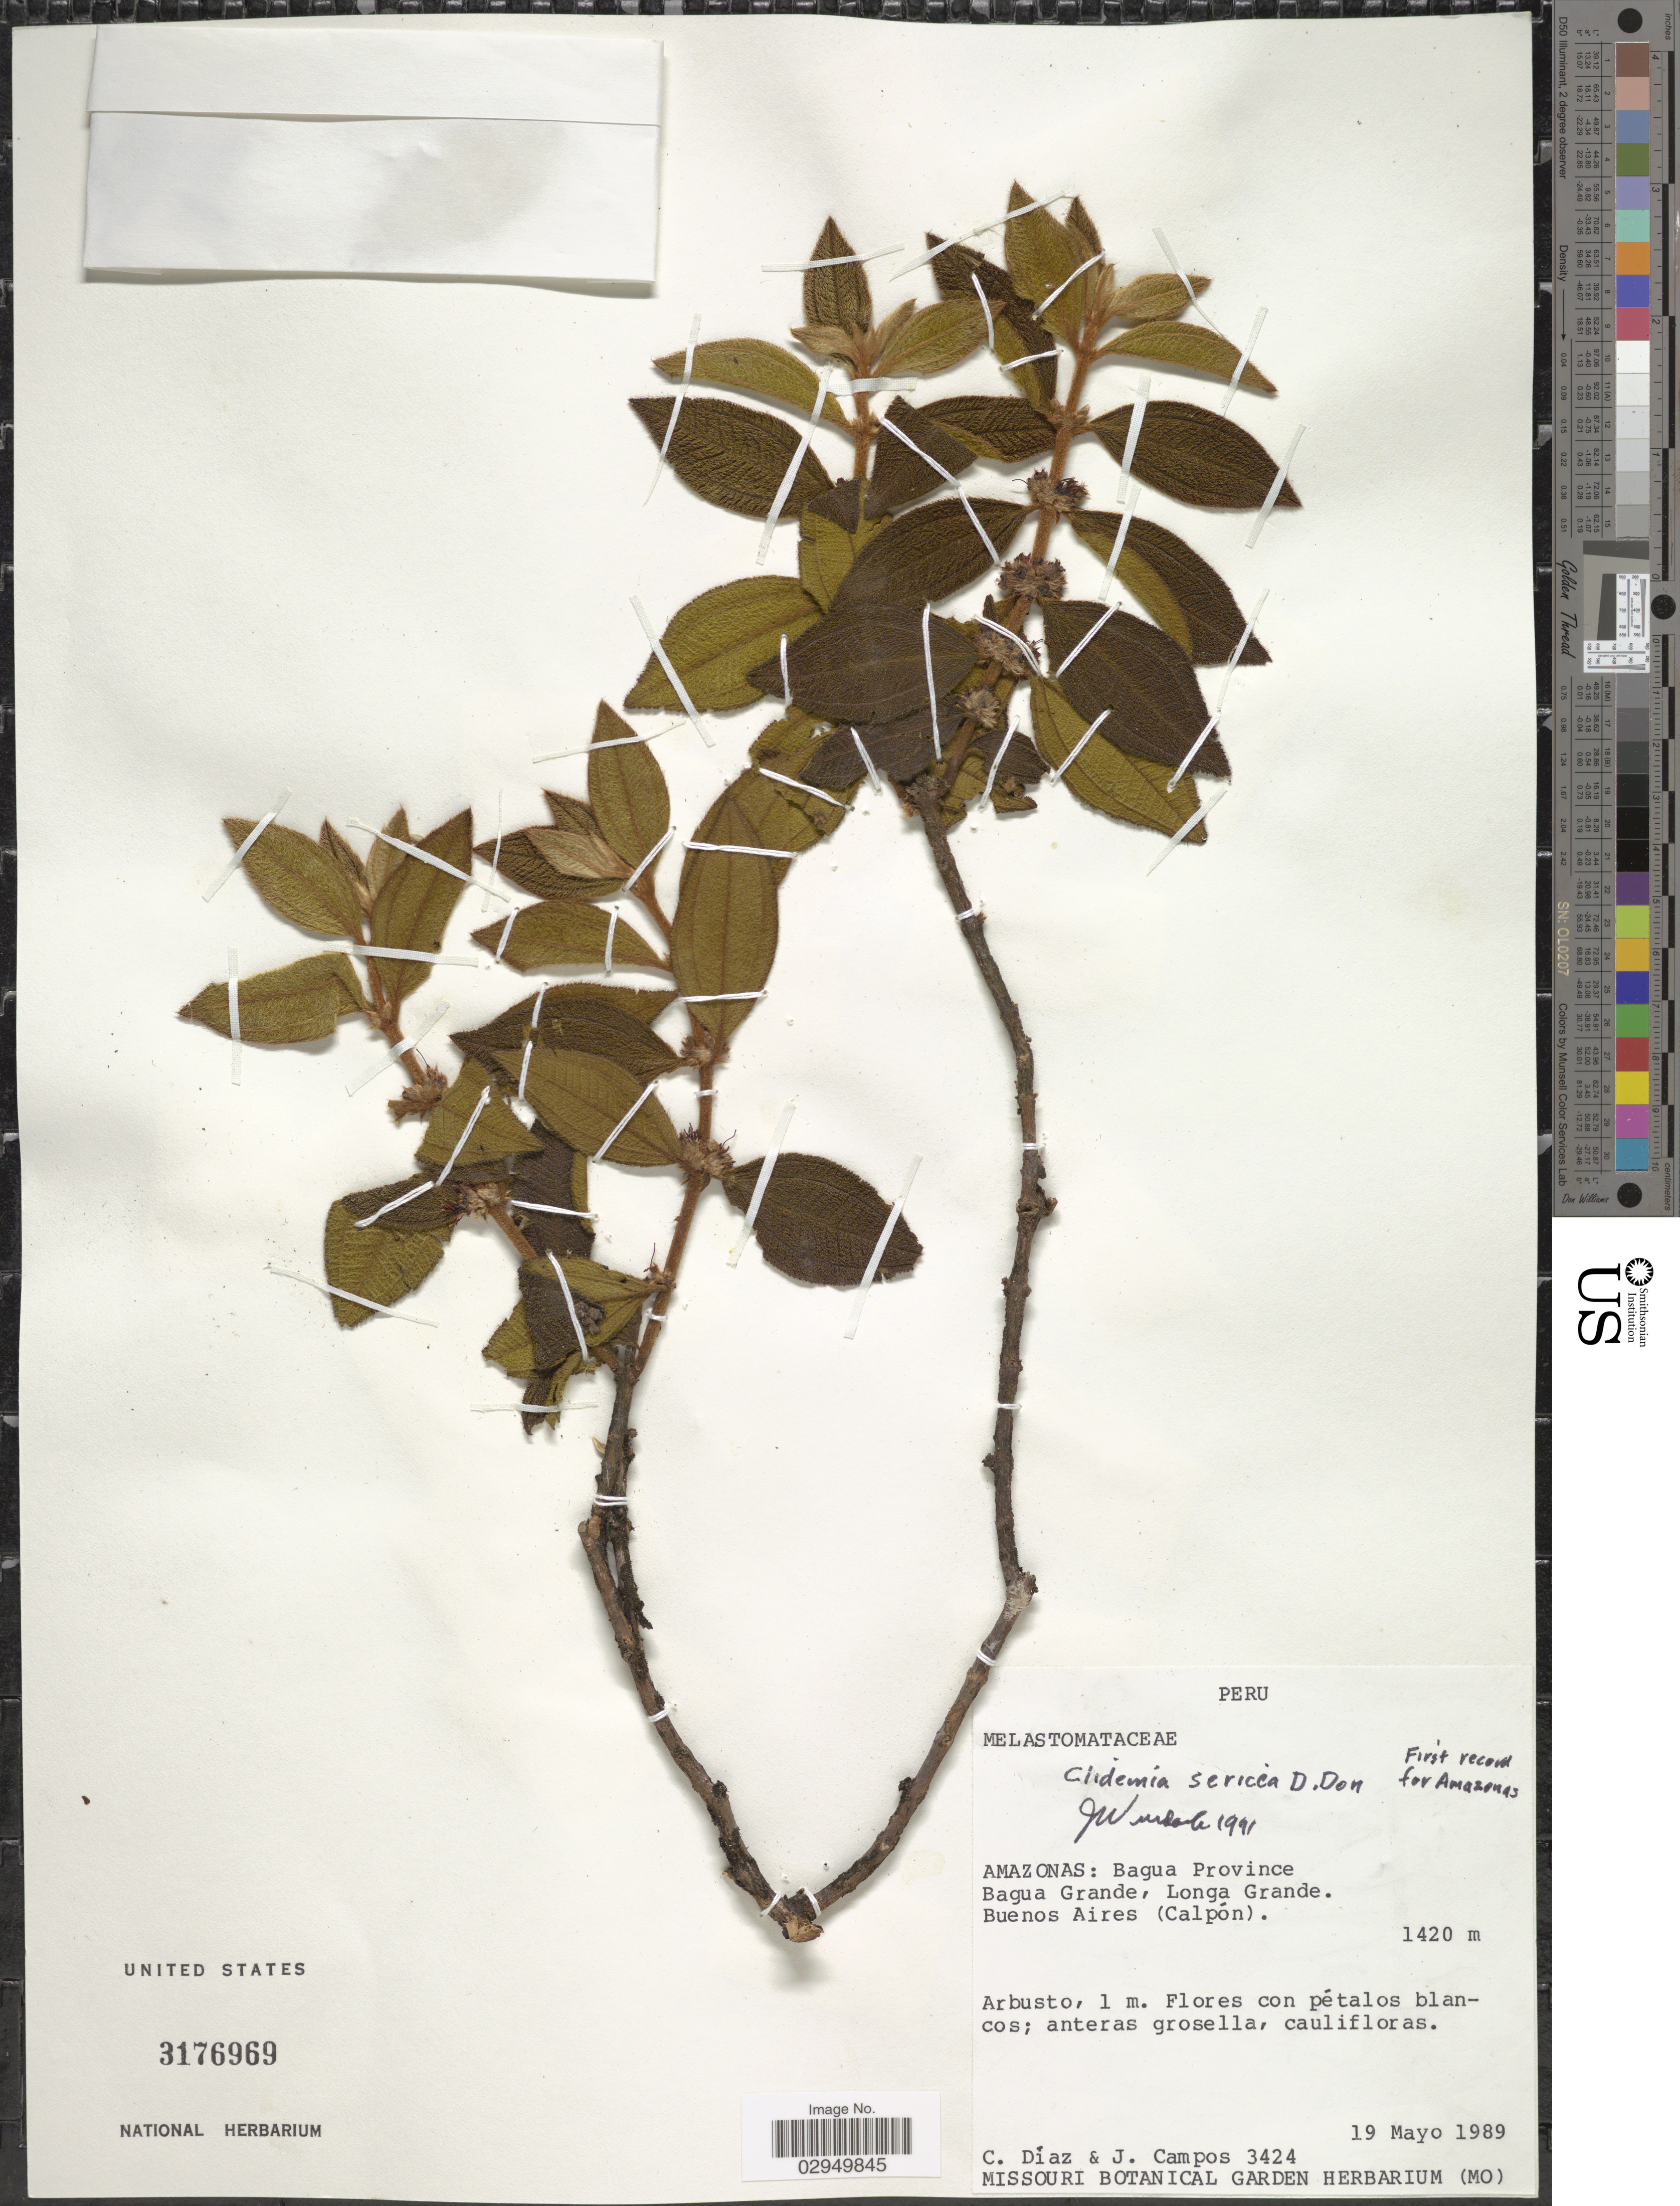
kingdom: Plantae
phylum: Tracheophyta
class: Magnoliopsida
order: Myrtales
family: Melastomataceae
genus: Clidemia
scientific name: Clidemia sericea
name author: D. Don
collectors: C. Díaz & J. Campos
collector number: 3424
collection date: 1989-05-19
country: Peru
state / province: Amazonas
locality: Bagua Province Bagua Grande, Longa Grande. Buenos Aires (Calpón).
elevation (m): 1420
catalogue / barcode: US 3176969